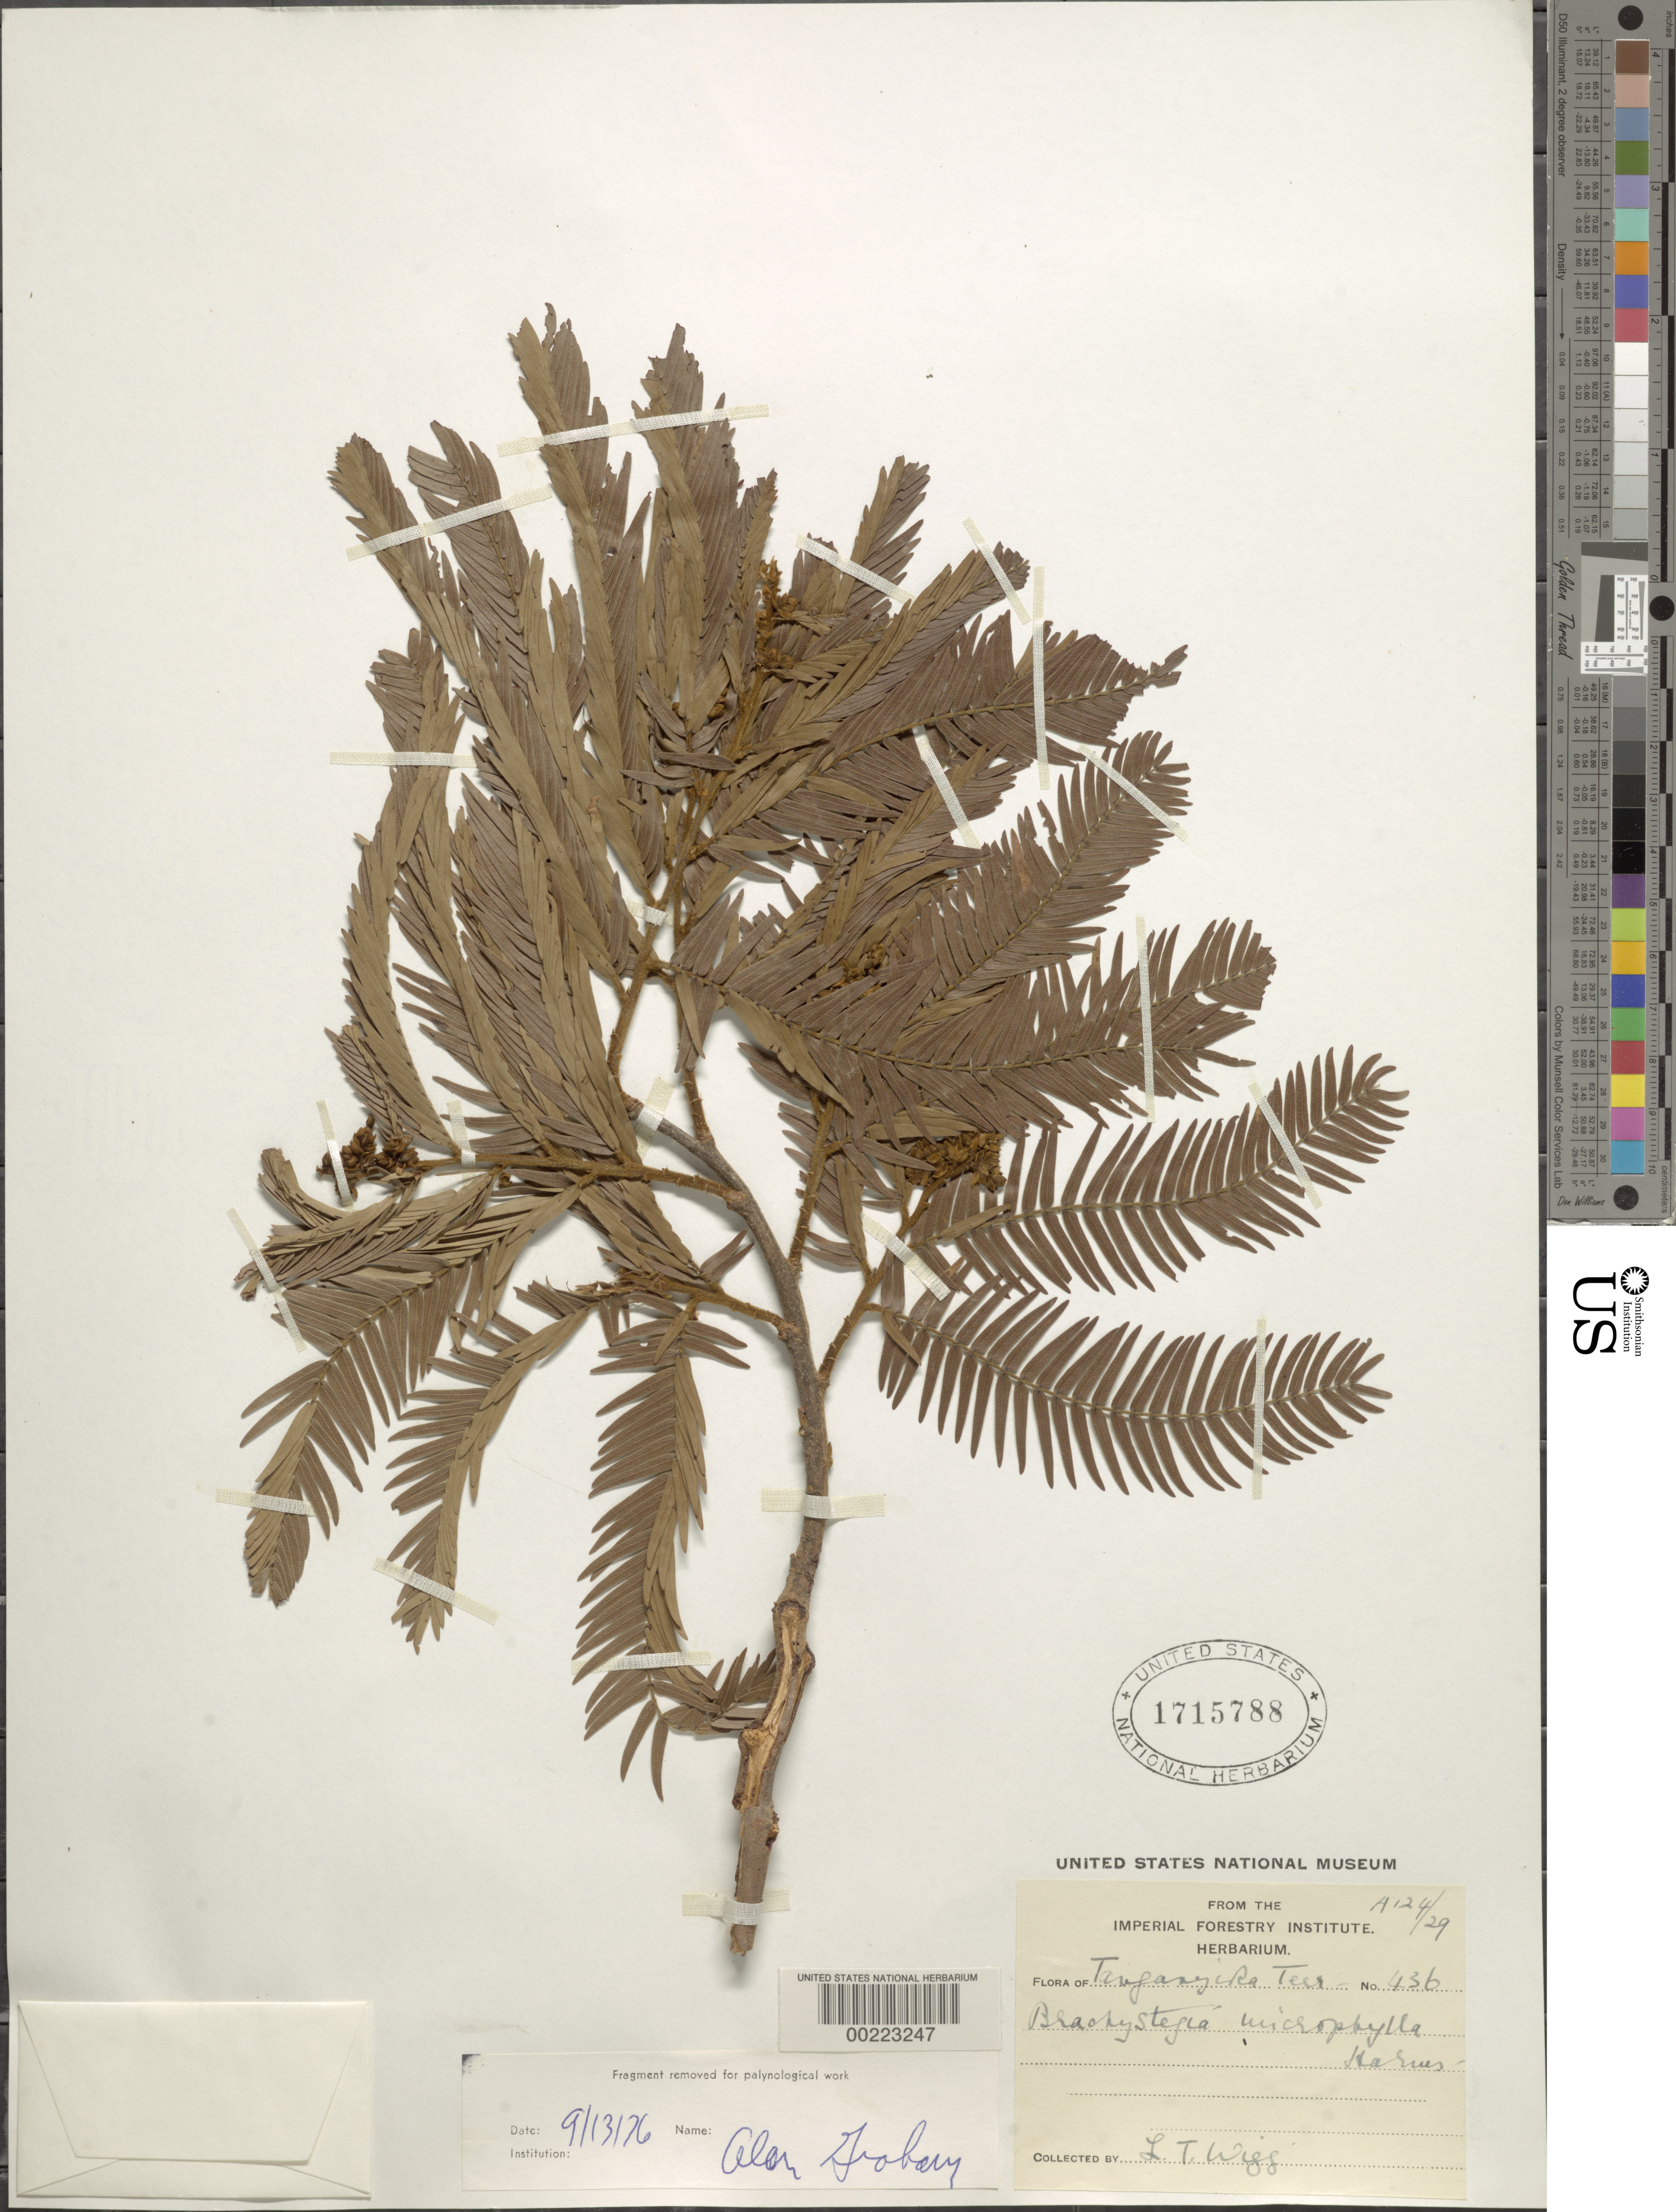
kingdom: Plantae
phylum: Tracheophyta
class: Magnoliopsida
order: Fabales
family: Fabaceae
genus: Brachystegia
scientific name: Brachystegia microphylla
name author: Harms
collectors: L. Wigg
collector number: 436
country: Tanzania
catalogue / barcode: US 1715788